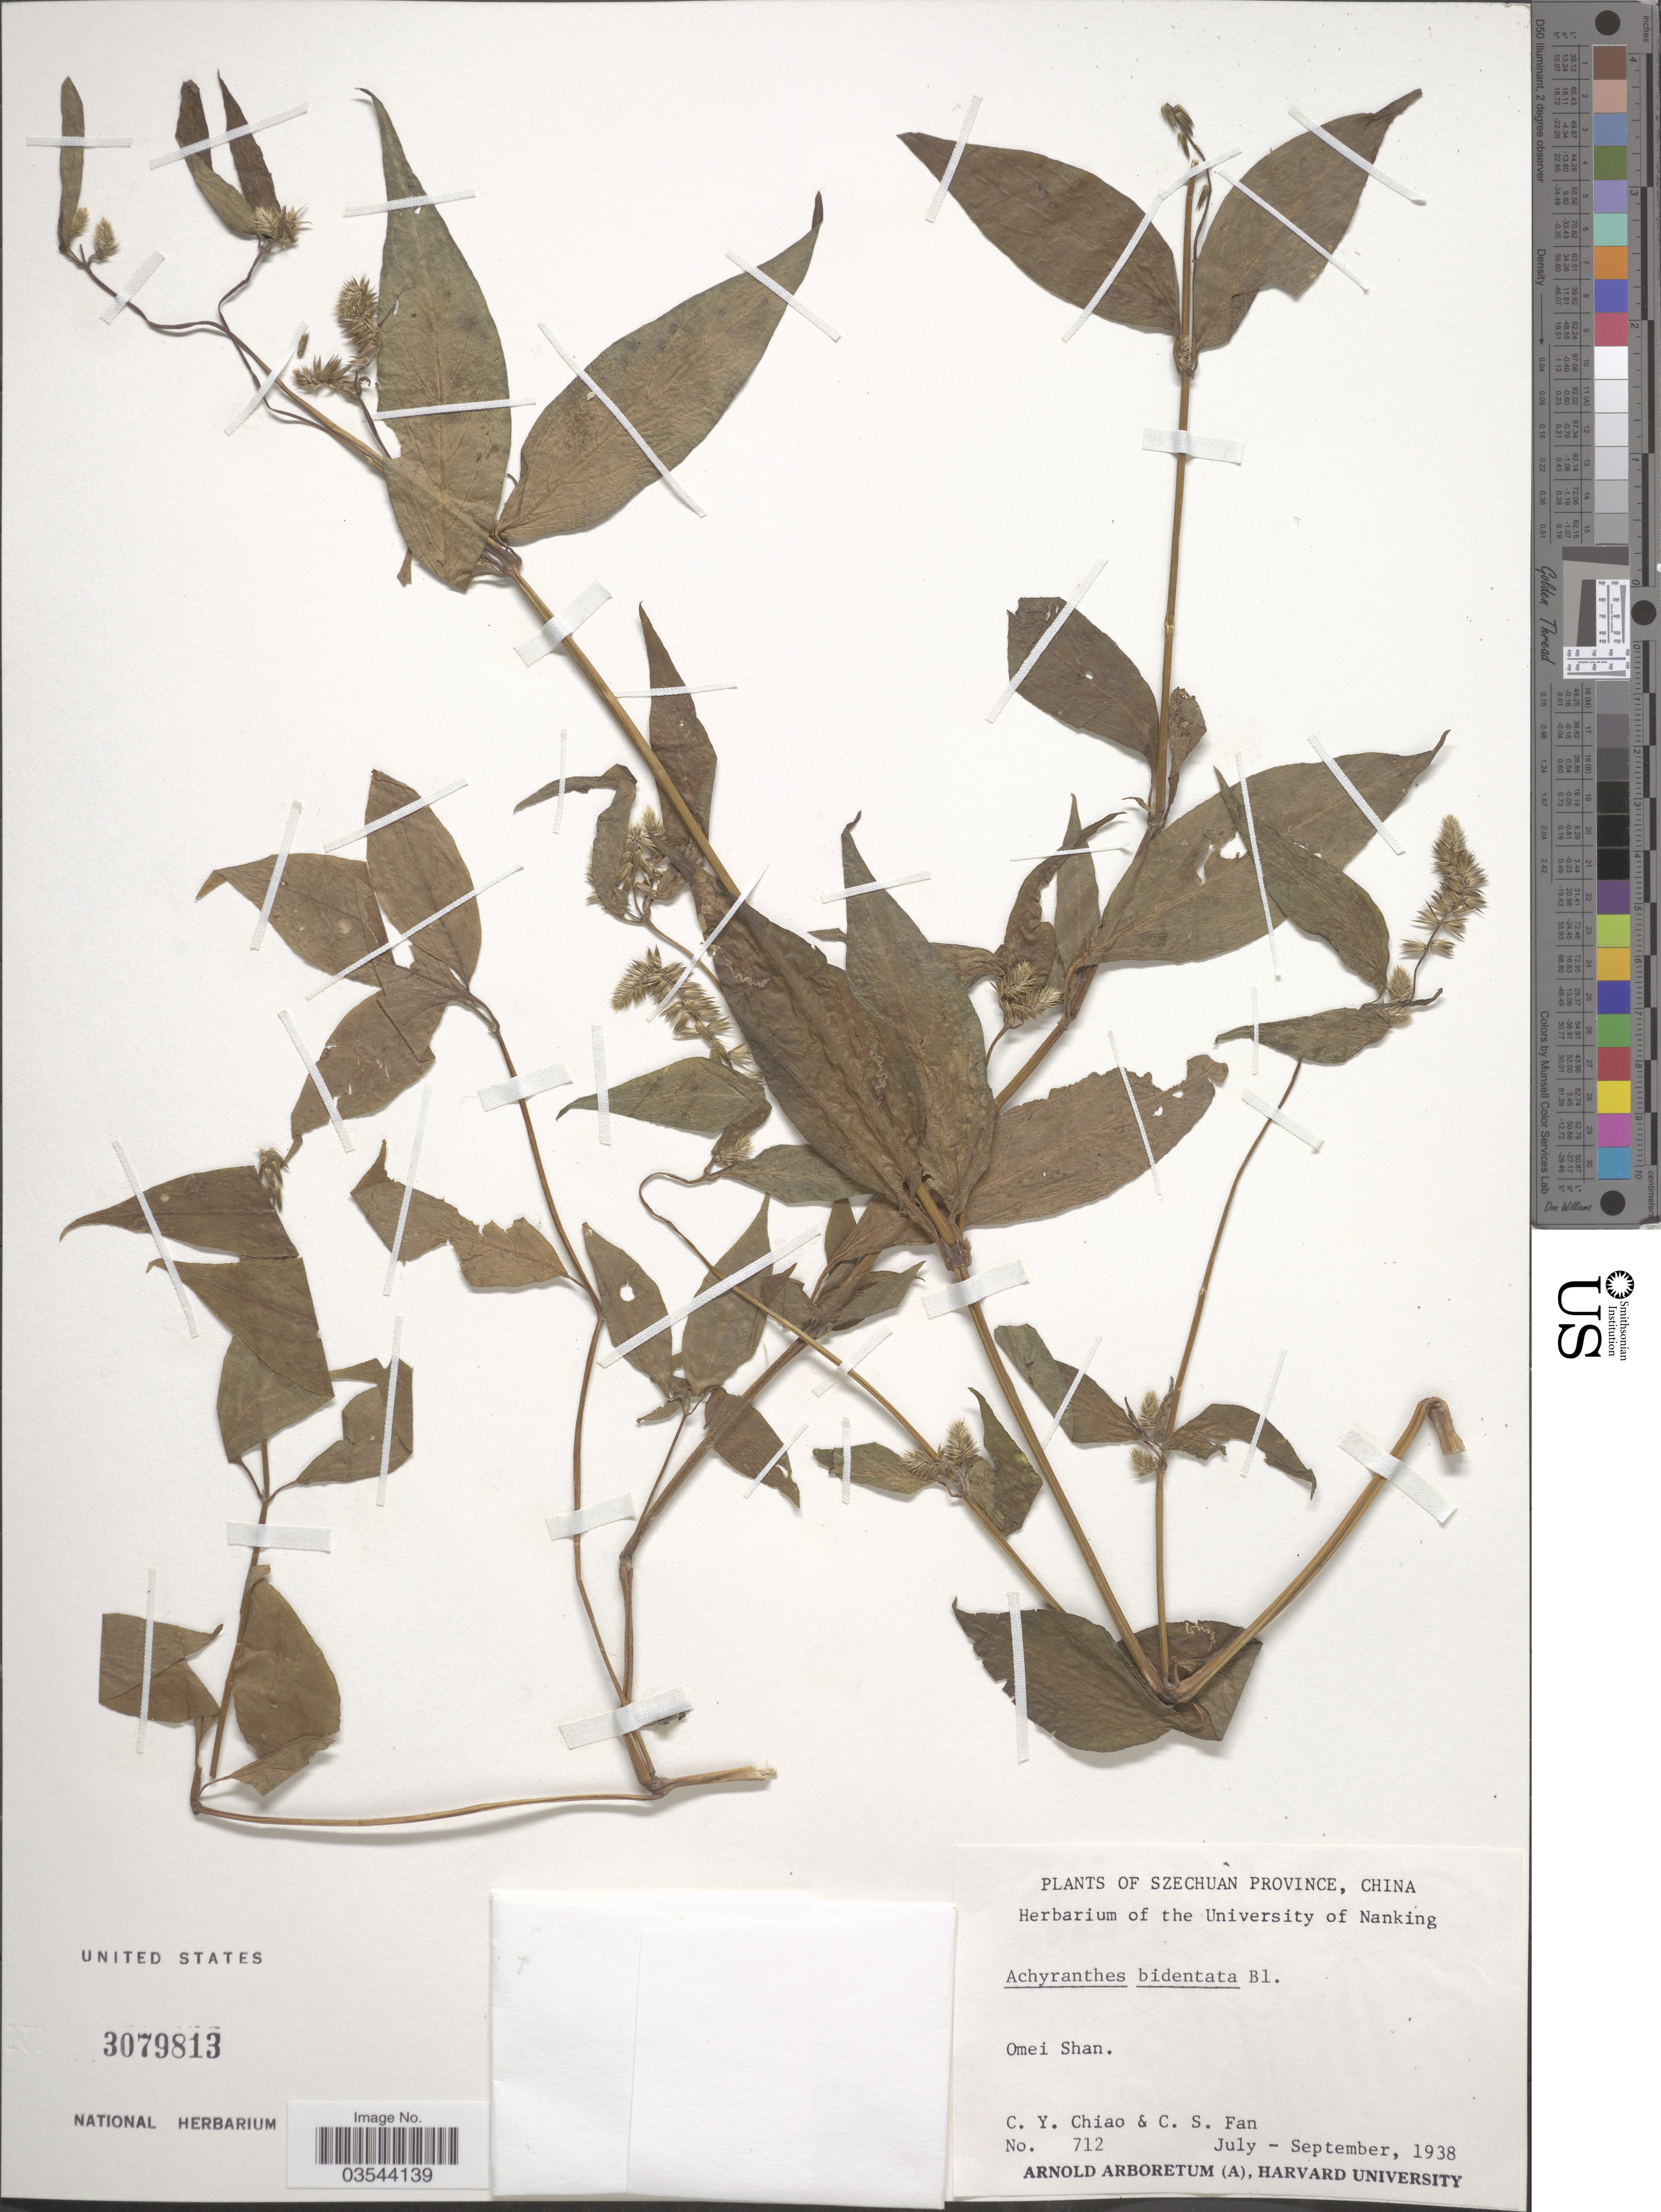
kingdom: Plantae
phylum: Tracheophyta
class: Magnoliopsida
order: Caryophyllales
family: Amaranthaceae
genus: Achyranthes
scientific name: Achyranthes bidentata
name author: Blume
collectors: C. Y. Chiao & C. S. Fan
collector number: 712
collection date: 1938-07/1938-09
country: China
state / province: Sichuan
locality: Szechuan Province. Omei Shan.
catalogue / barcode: US 3079813